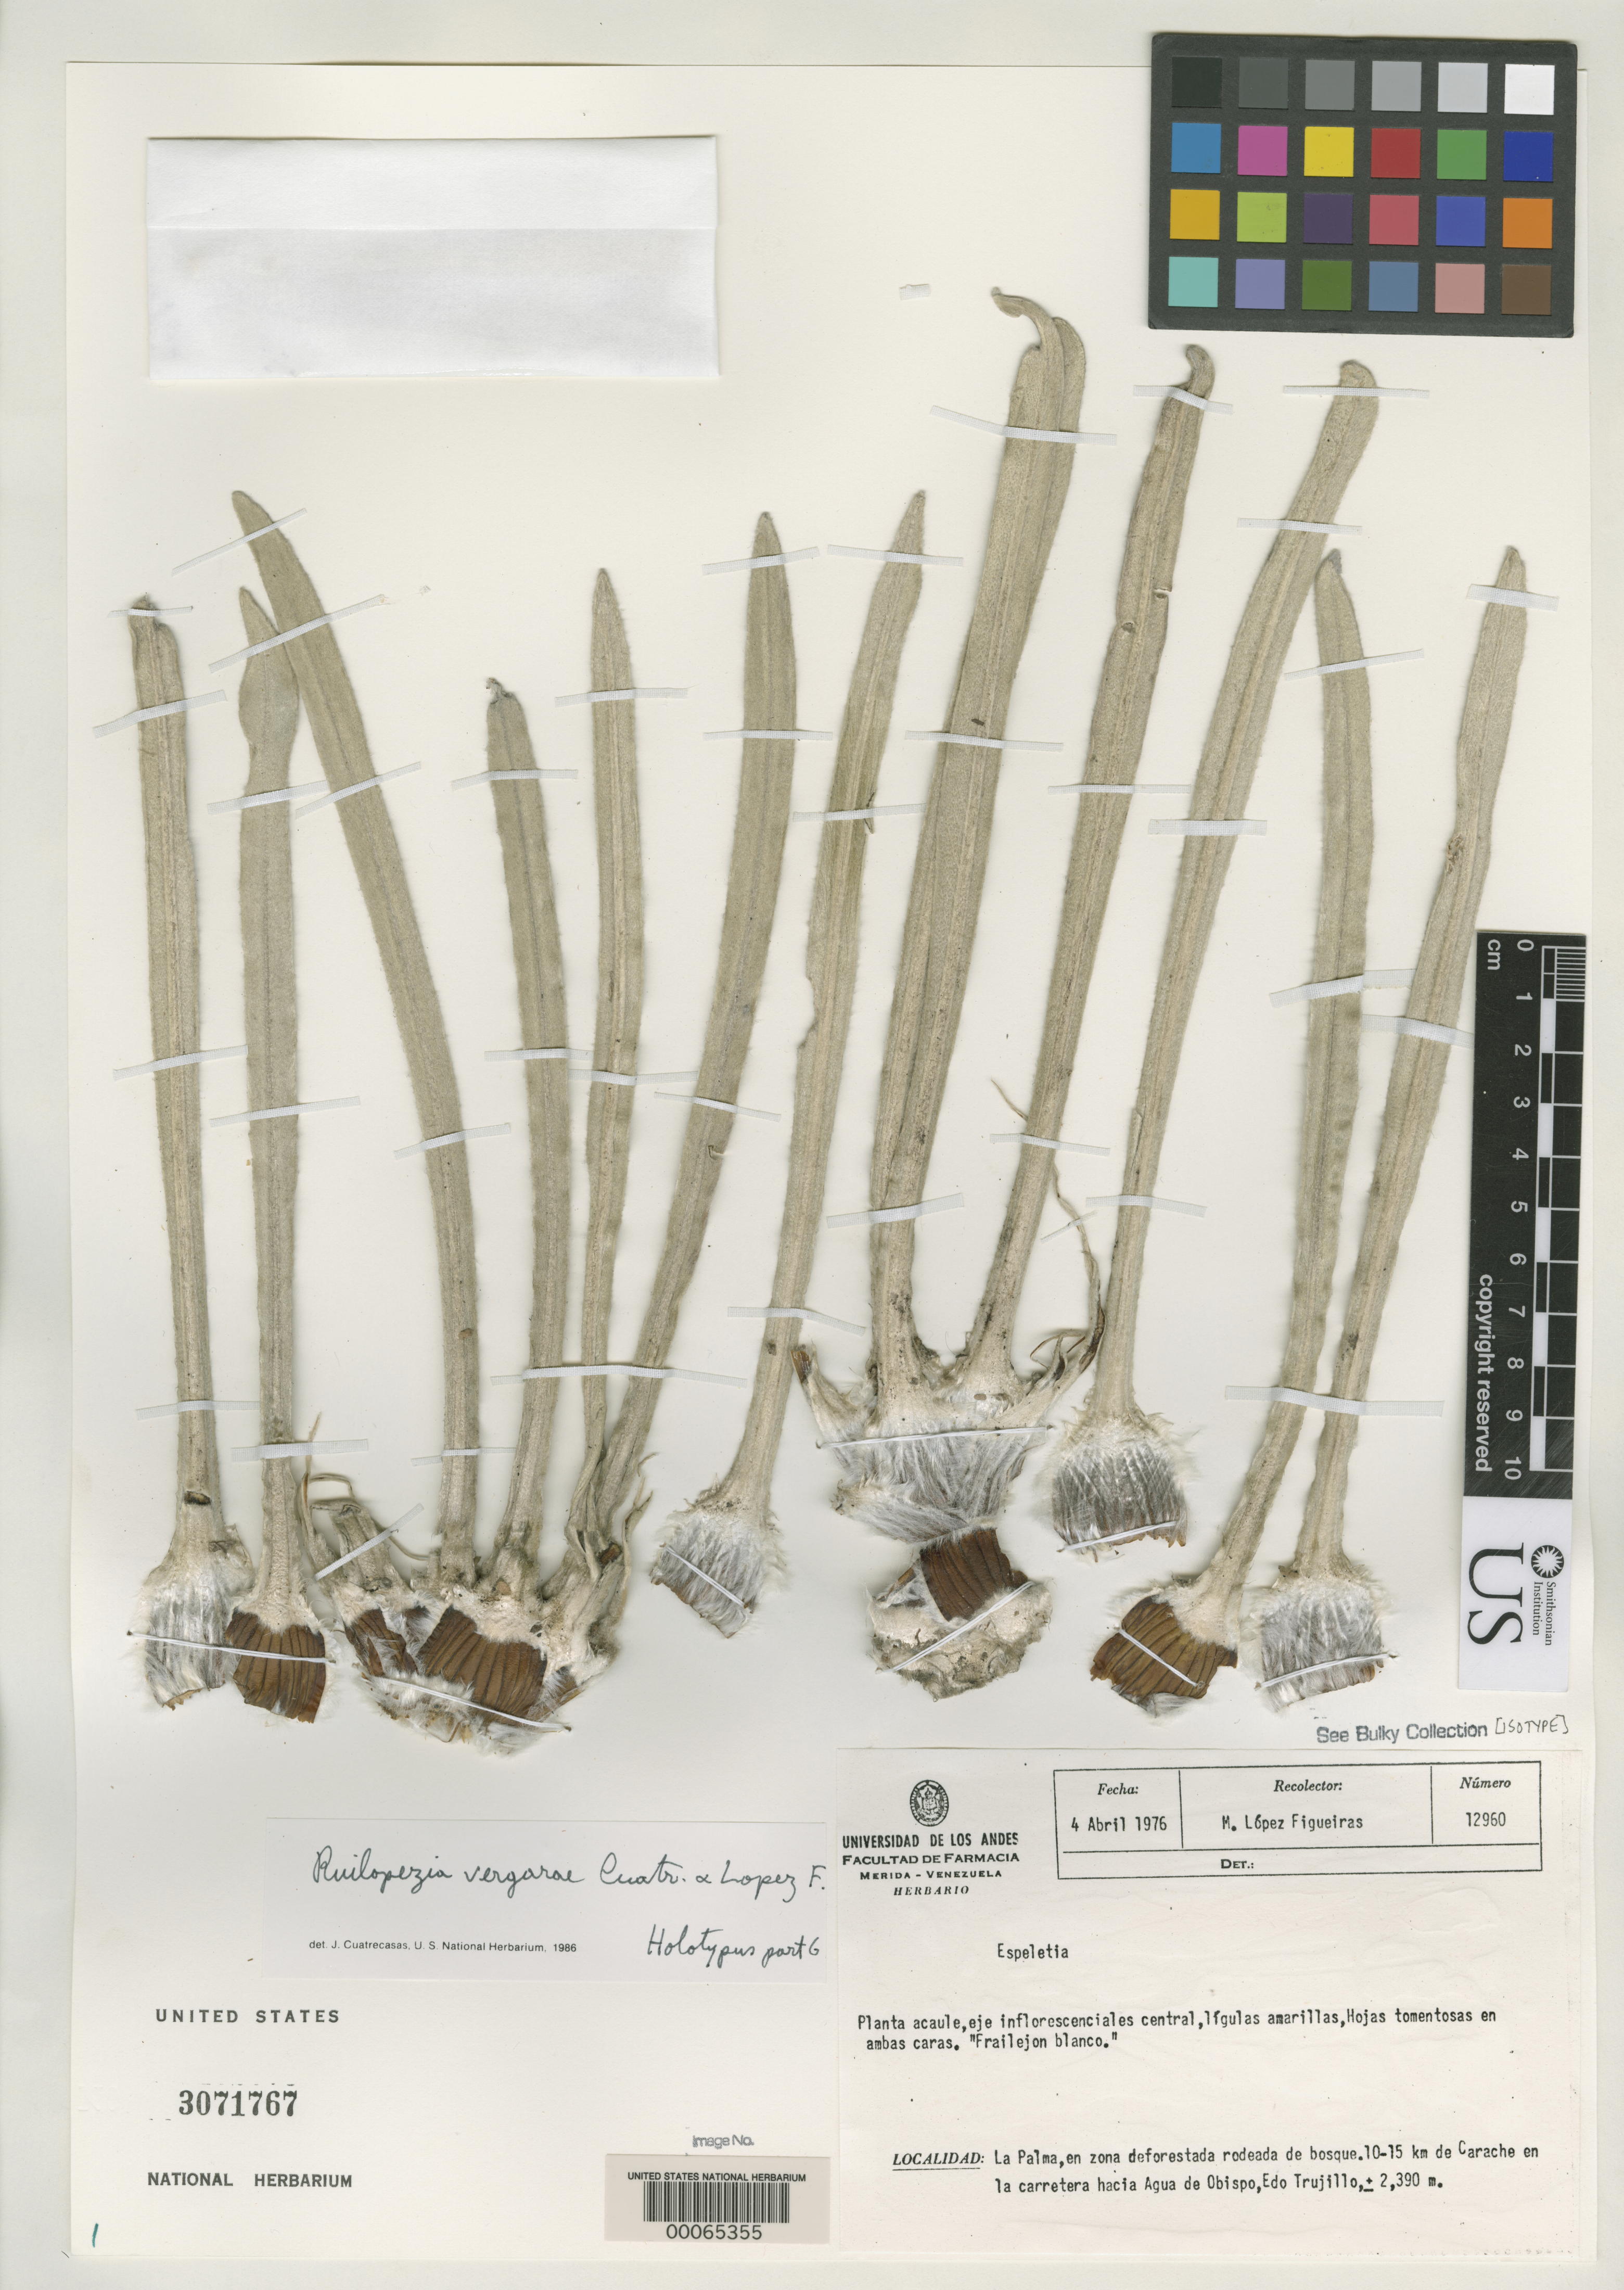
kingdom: Plantae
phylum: Tracheophyta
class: Magnoliopsida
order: Asterales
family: Asteraceae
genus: Ruilopezia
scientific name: Ruilopezia vergarae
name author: Cuatrec. & López Fig.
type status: Holotype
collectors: M. López Figueiras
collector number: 12960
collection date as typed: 04 Apr 1976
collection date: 1976-04-04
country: Venezuela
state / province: Trujillo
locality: La Palma, 10-15 km de Carache en La Carretera Hacia Agua de Opispo.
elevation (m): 2930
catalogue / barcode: US 3071767